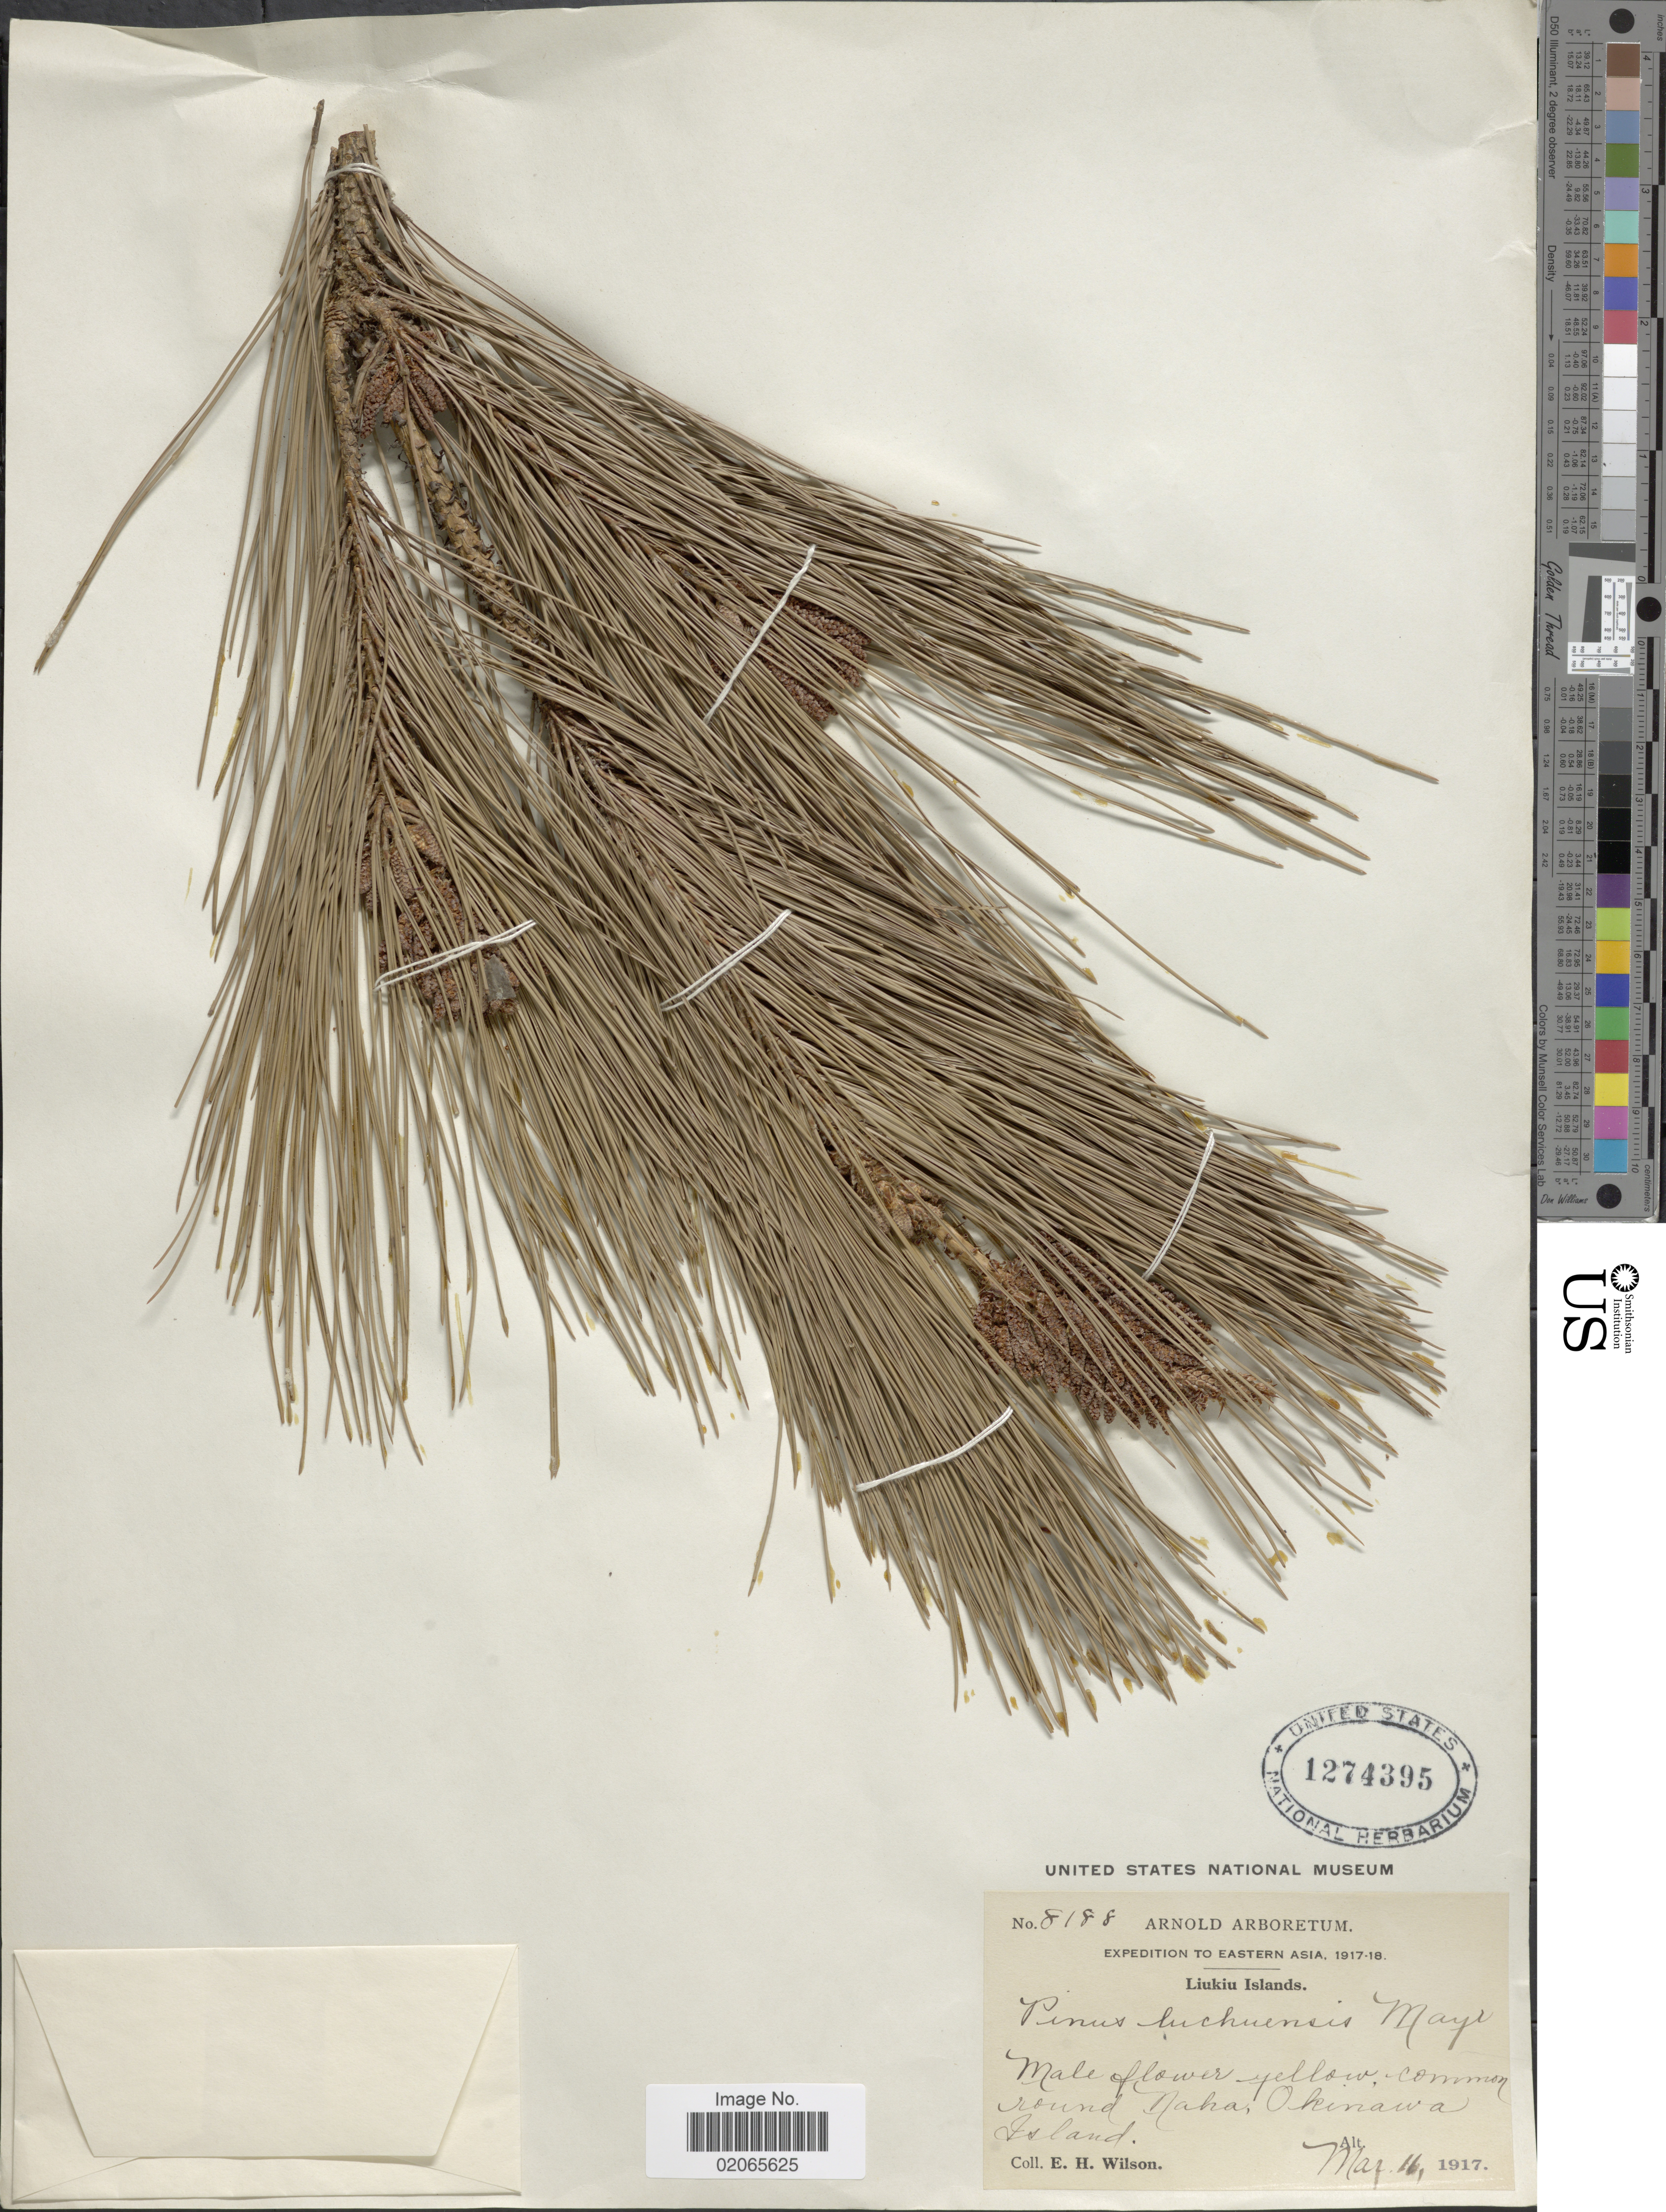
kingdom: Plantae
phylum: Tracheophyta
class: Pinopsida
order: Pinales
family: Pinaceae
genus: Pinus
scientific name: Pinus luchuensis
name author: Mayr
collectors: E. Wilson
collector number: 8188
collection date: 1917-03-16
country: Japan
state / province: Okinawa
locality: Eastern Asia, Liukiu Islands, round Naha, Okinawa Island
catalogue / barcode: US 1274395